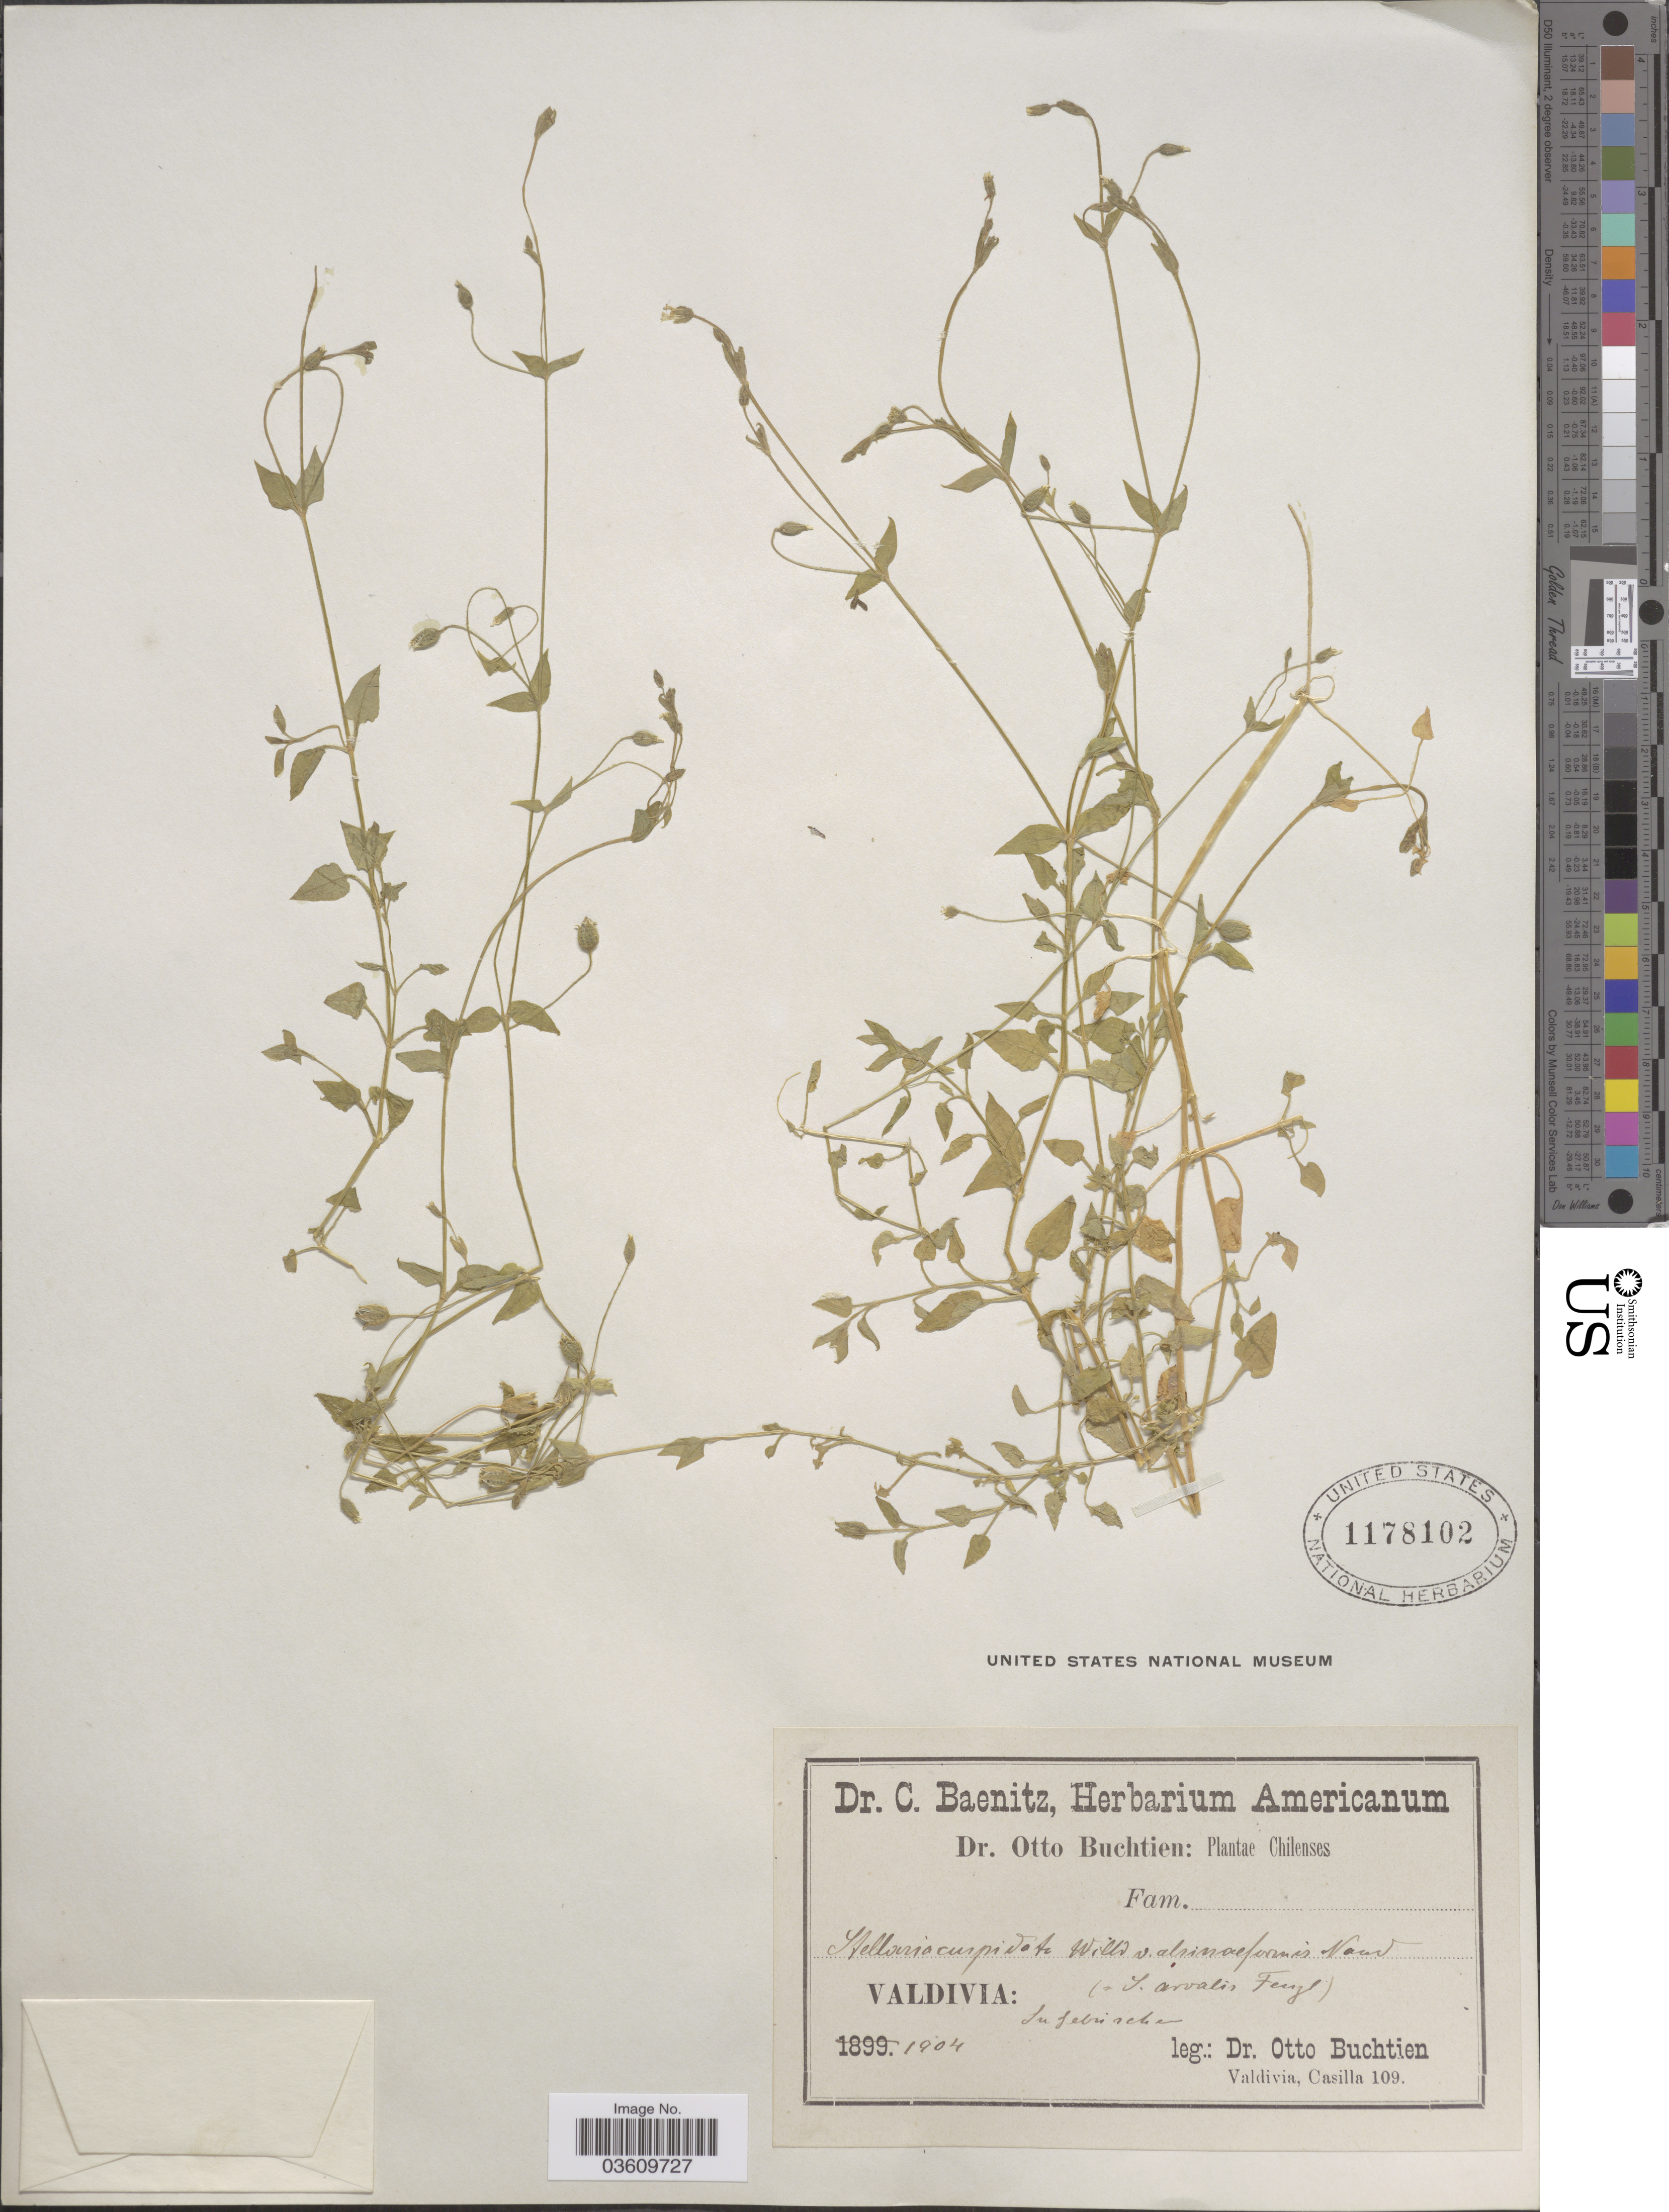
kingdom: Plantae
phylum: Tracheophyta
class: Magnoliopsida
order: Caryophyllales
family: Caryophyllaceae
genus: Stellaria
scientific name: Stellaria cuspidata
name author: Willd. ex Schltdl.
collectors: O. Buchtien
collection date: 1904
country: Chile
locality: Valdivia In Gebuschen.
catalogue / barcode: US 1178102